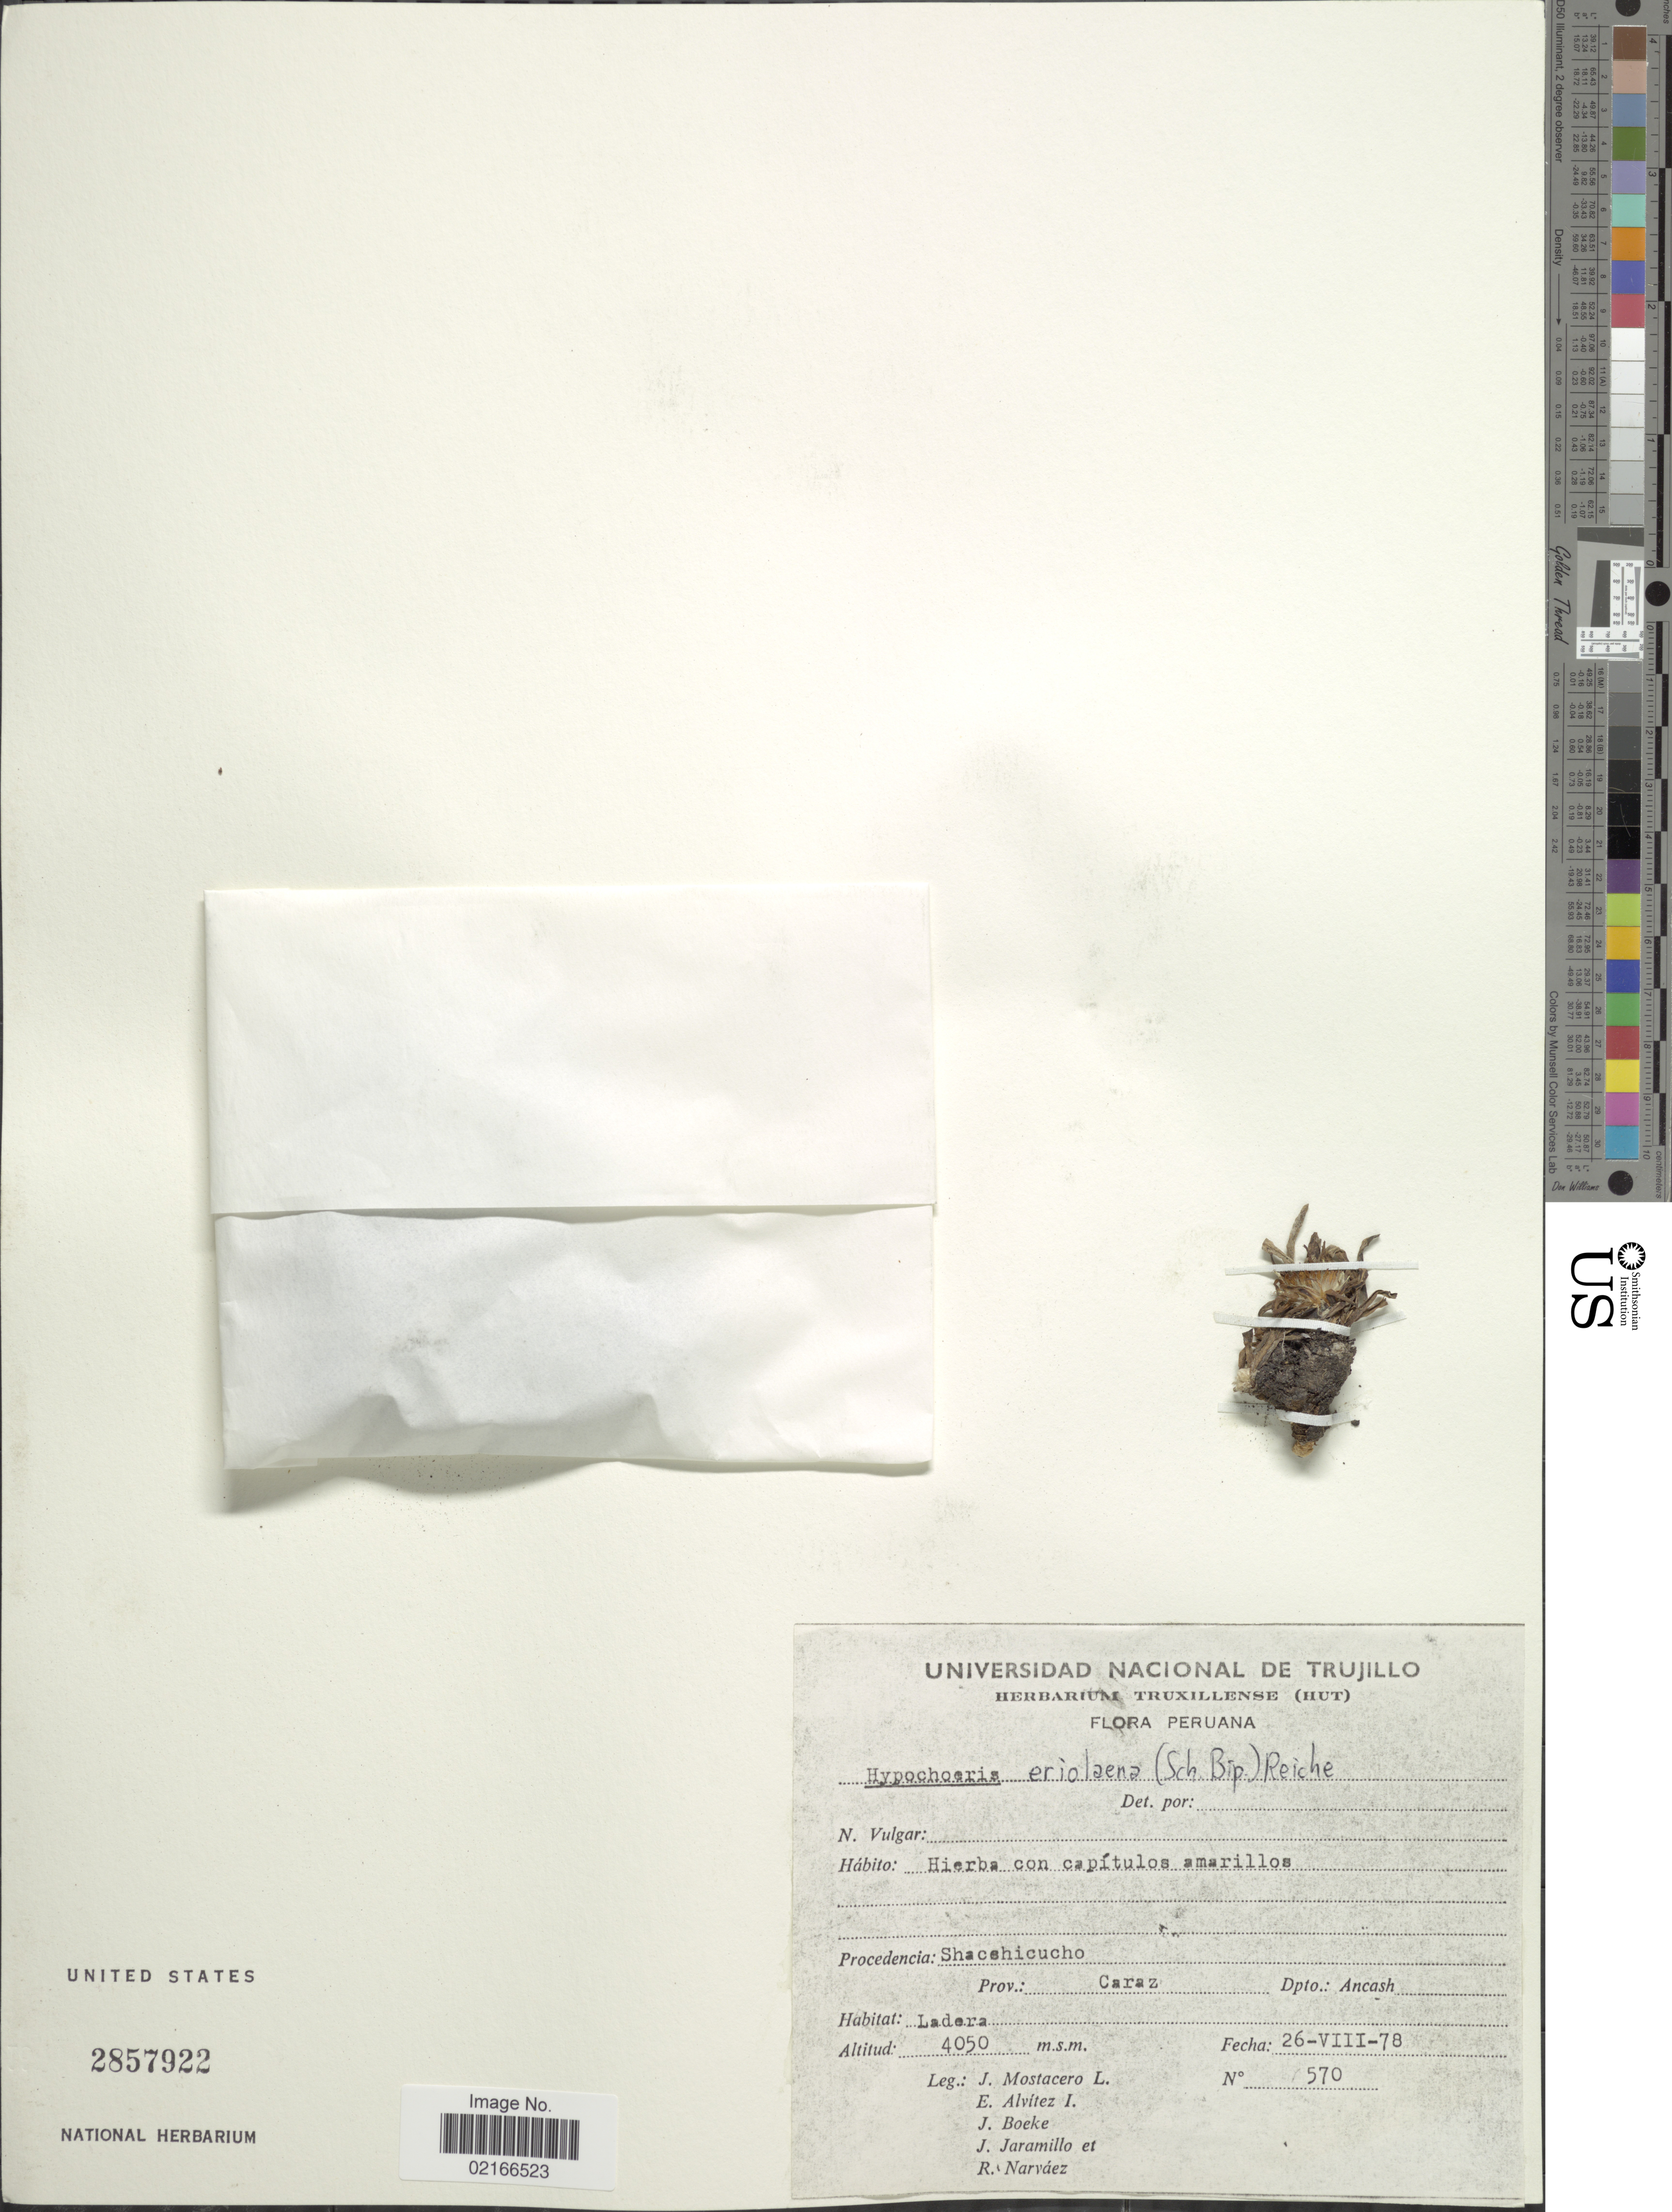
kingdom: Plantae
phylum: Tracheophyta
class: Magnoliopsida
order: Asterales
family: Asteraceae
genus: Hypochaeris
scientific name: Hypochaeris eriolaena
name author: (Sch. Bip.) Reiche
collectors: J. Mostacero L., E. Alvitez I., J. Boeke, J. Jaramillo & R. Narváez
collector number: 570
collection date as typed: Transcribed d/m/y: 26/8/78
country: Peru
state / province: Ancash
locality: Shacshicucho, Prov. Caraz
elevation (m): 4050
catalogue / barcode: US 2857922